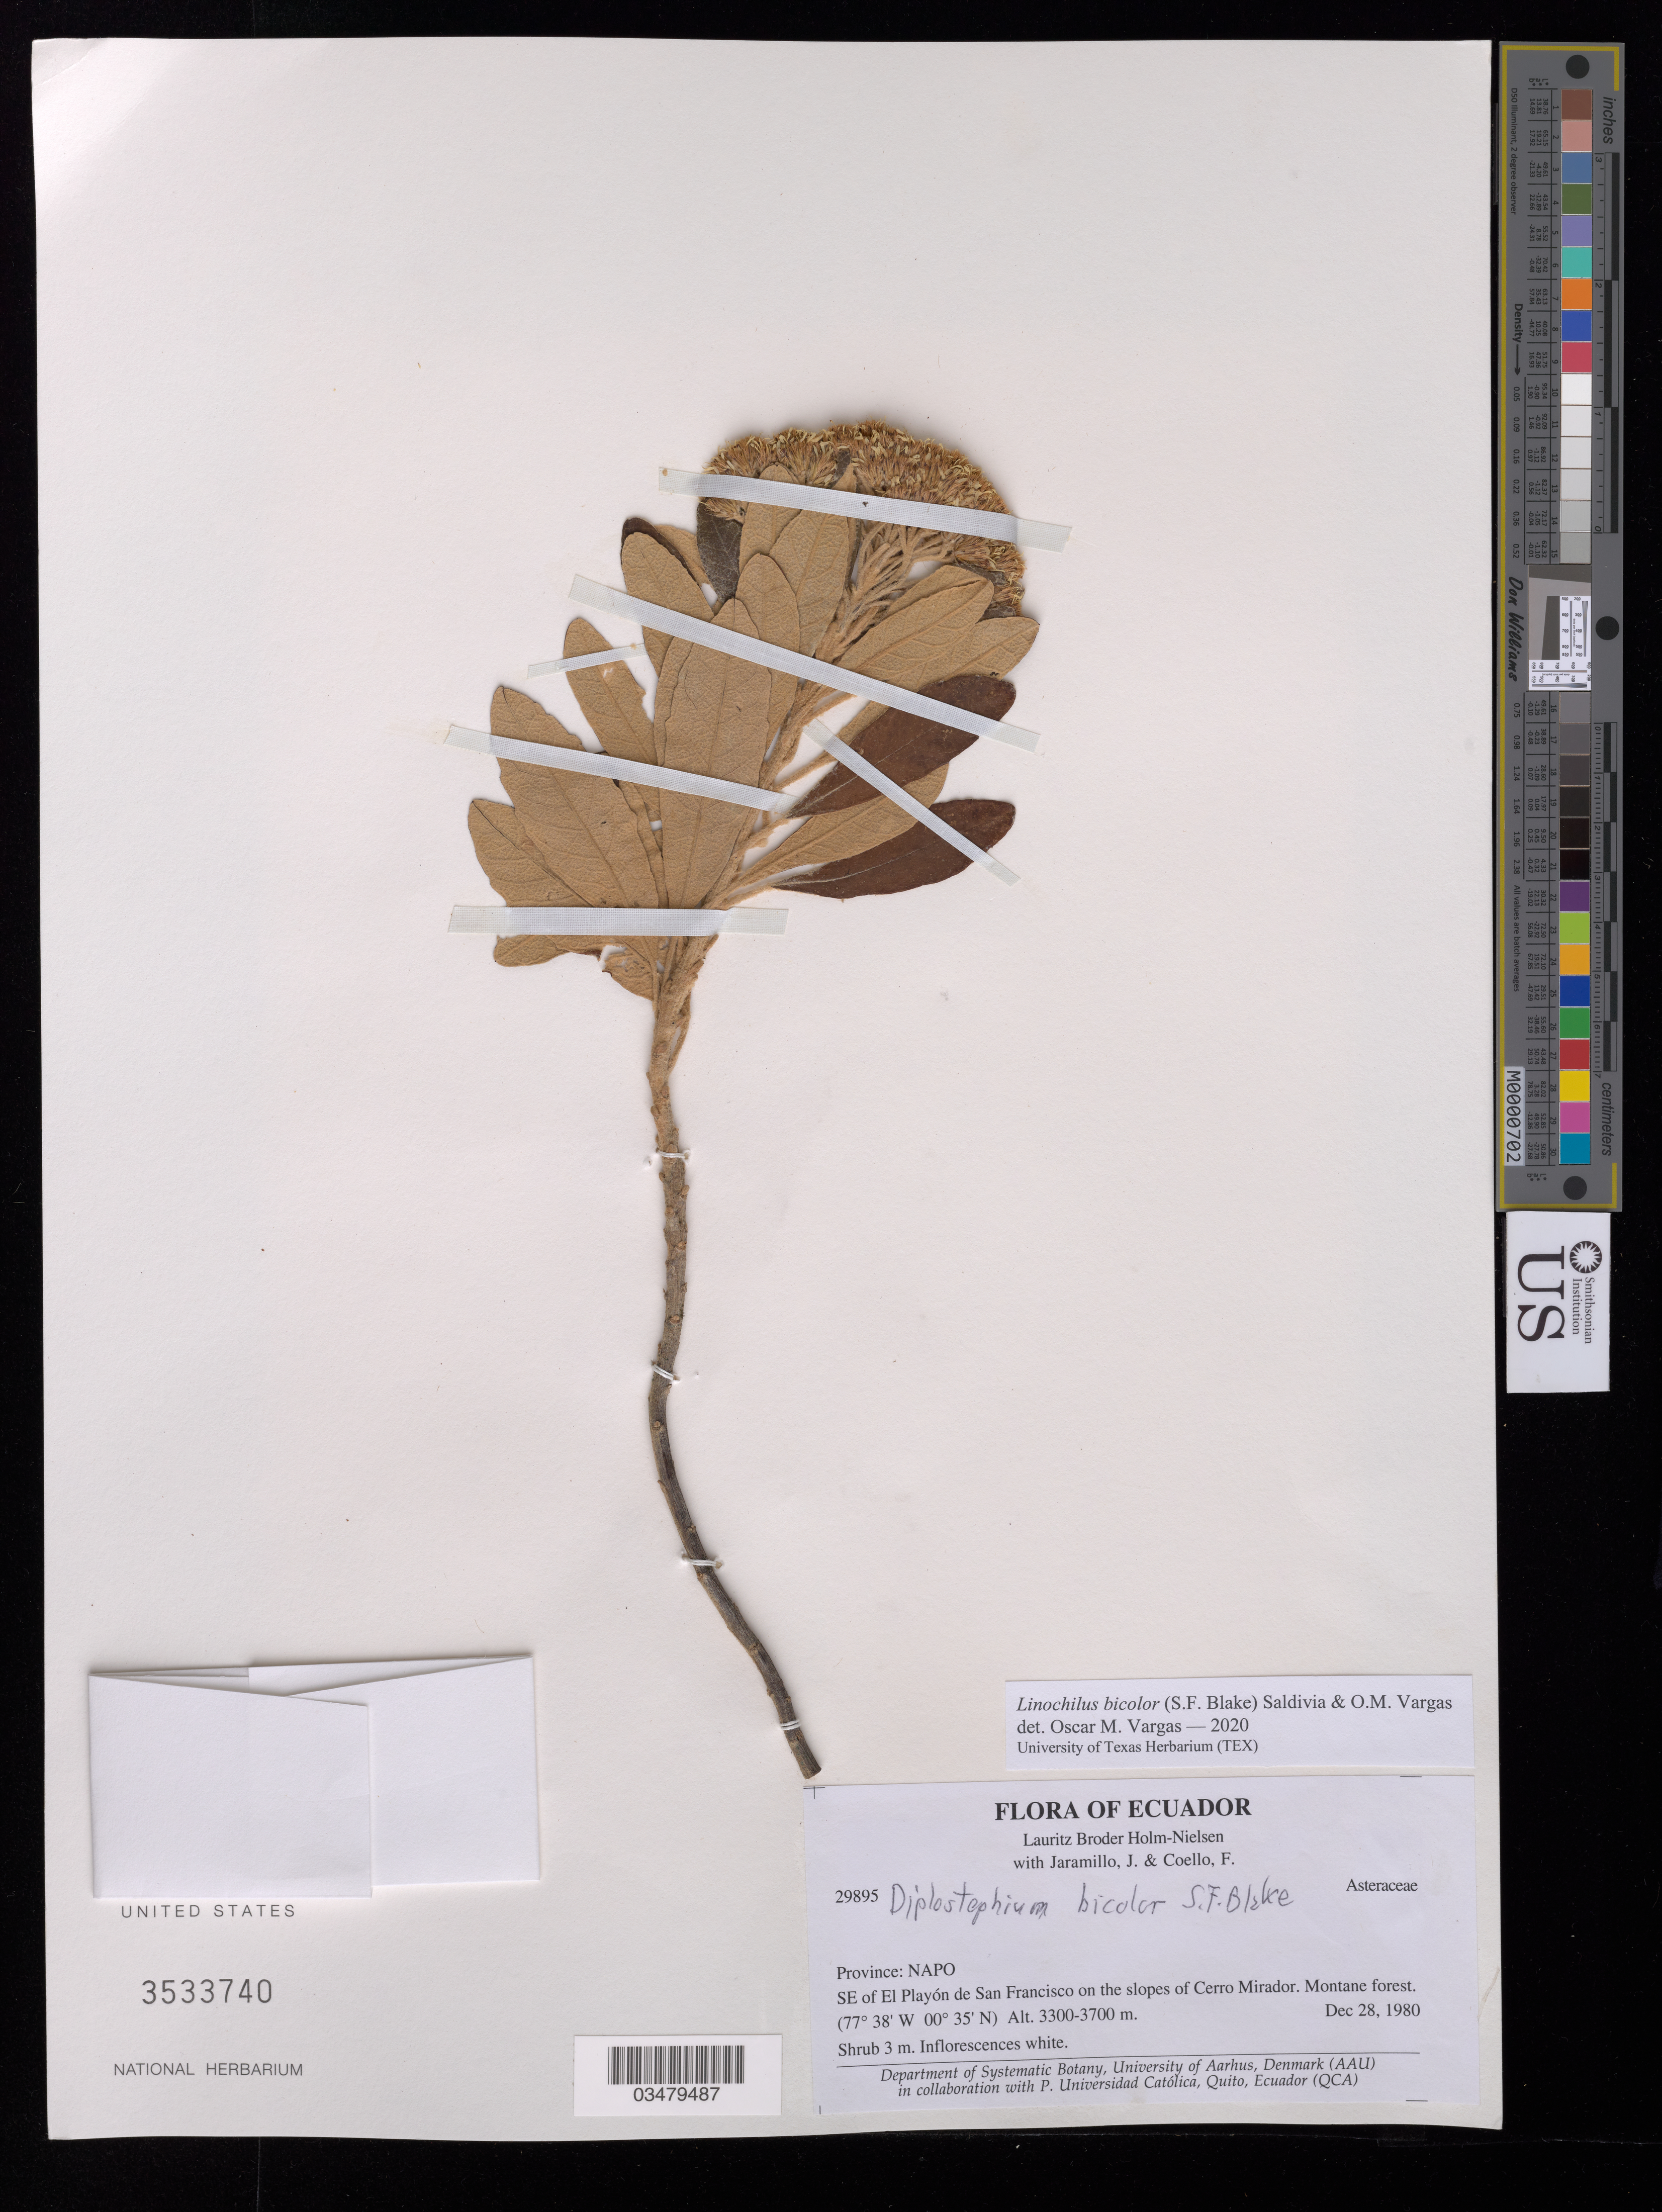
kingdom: Plantae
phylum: Tracheophyta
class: Magnoliopsida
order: Asterales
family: Asteraceae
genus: Linochilus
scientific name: Linochilus bicolor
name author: (S.F. Blake) Saldivia & O.M. Vargas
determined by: Vargas, Oscar M.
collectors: L. B. Holm-Nielsen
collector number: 29895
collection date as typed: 28 Dec 1980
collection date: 1980-12-28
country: Ecuador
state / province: Napo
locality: SE of El Playon of San Francisco on slopes of Cerro mirador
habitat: Montane forest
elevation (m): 3300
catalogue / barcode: US 3533740